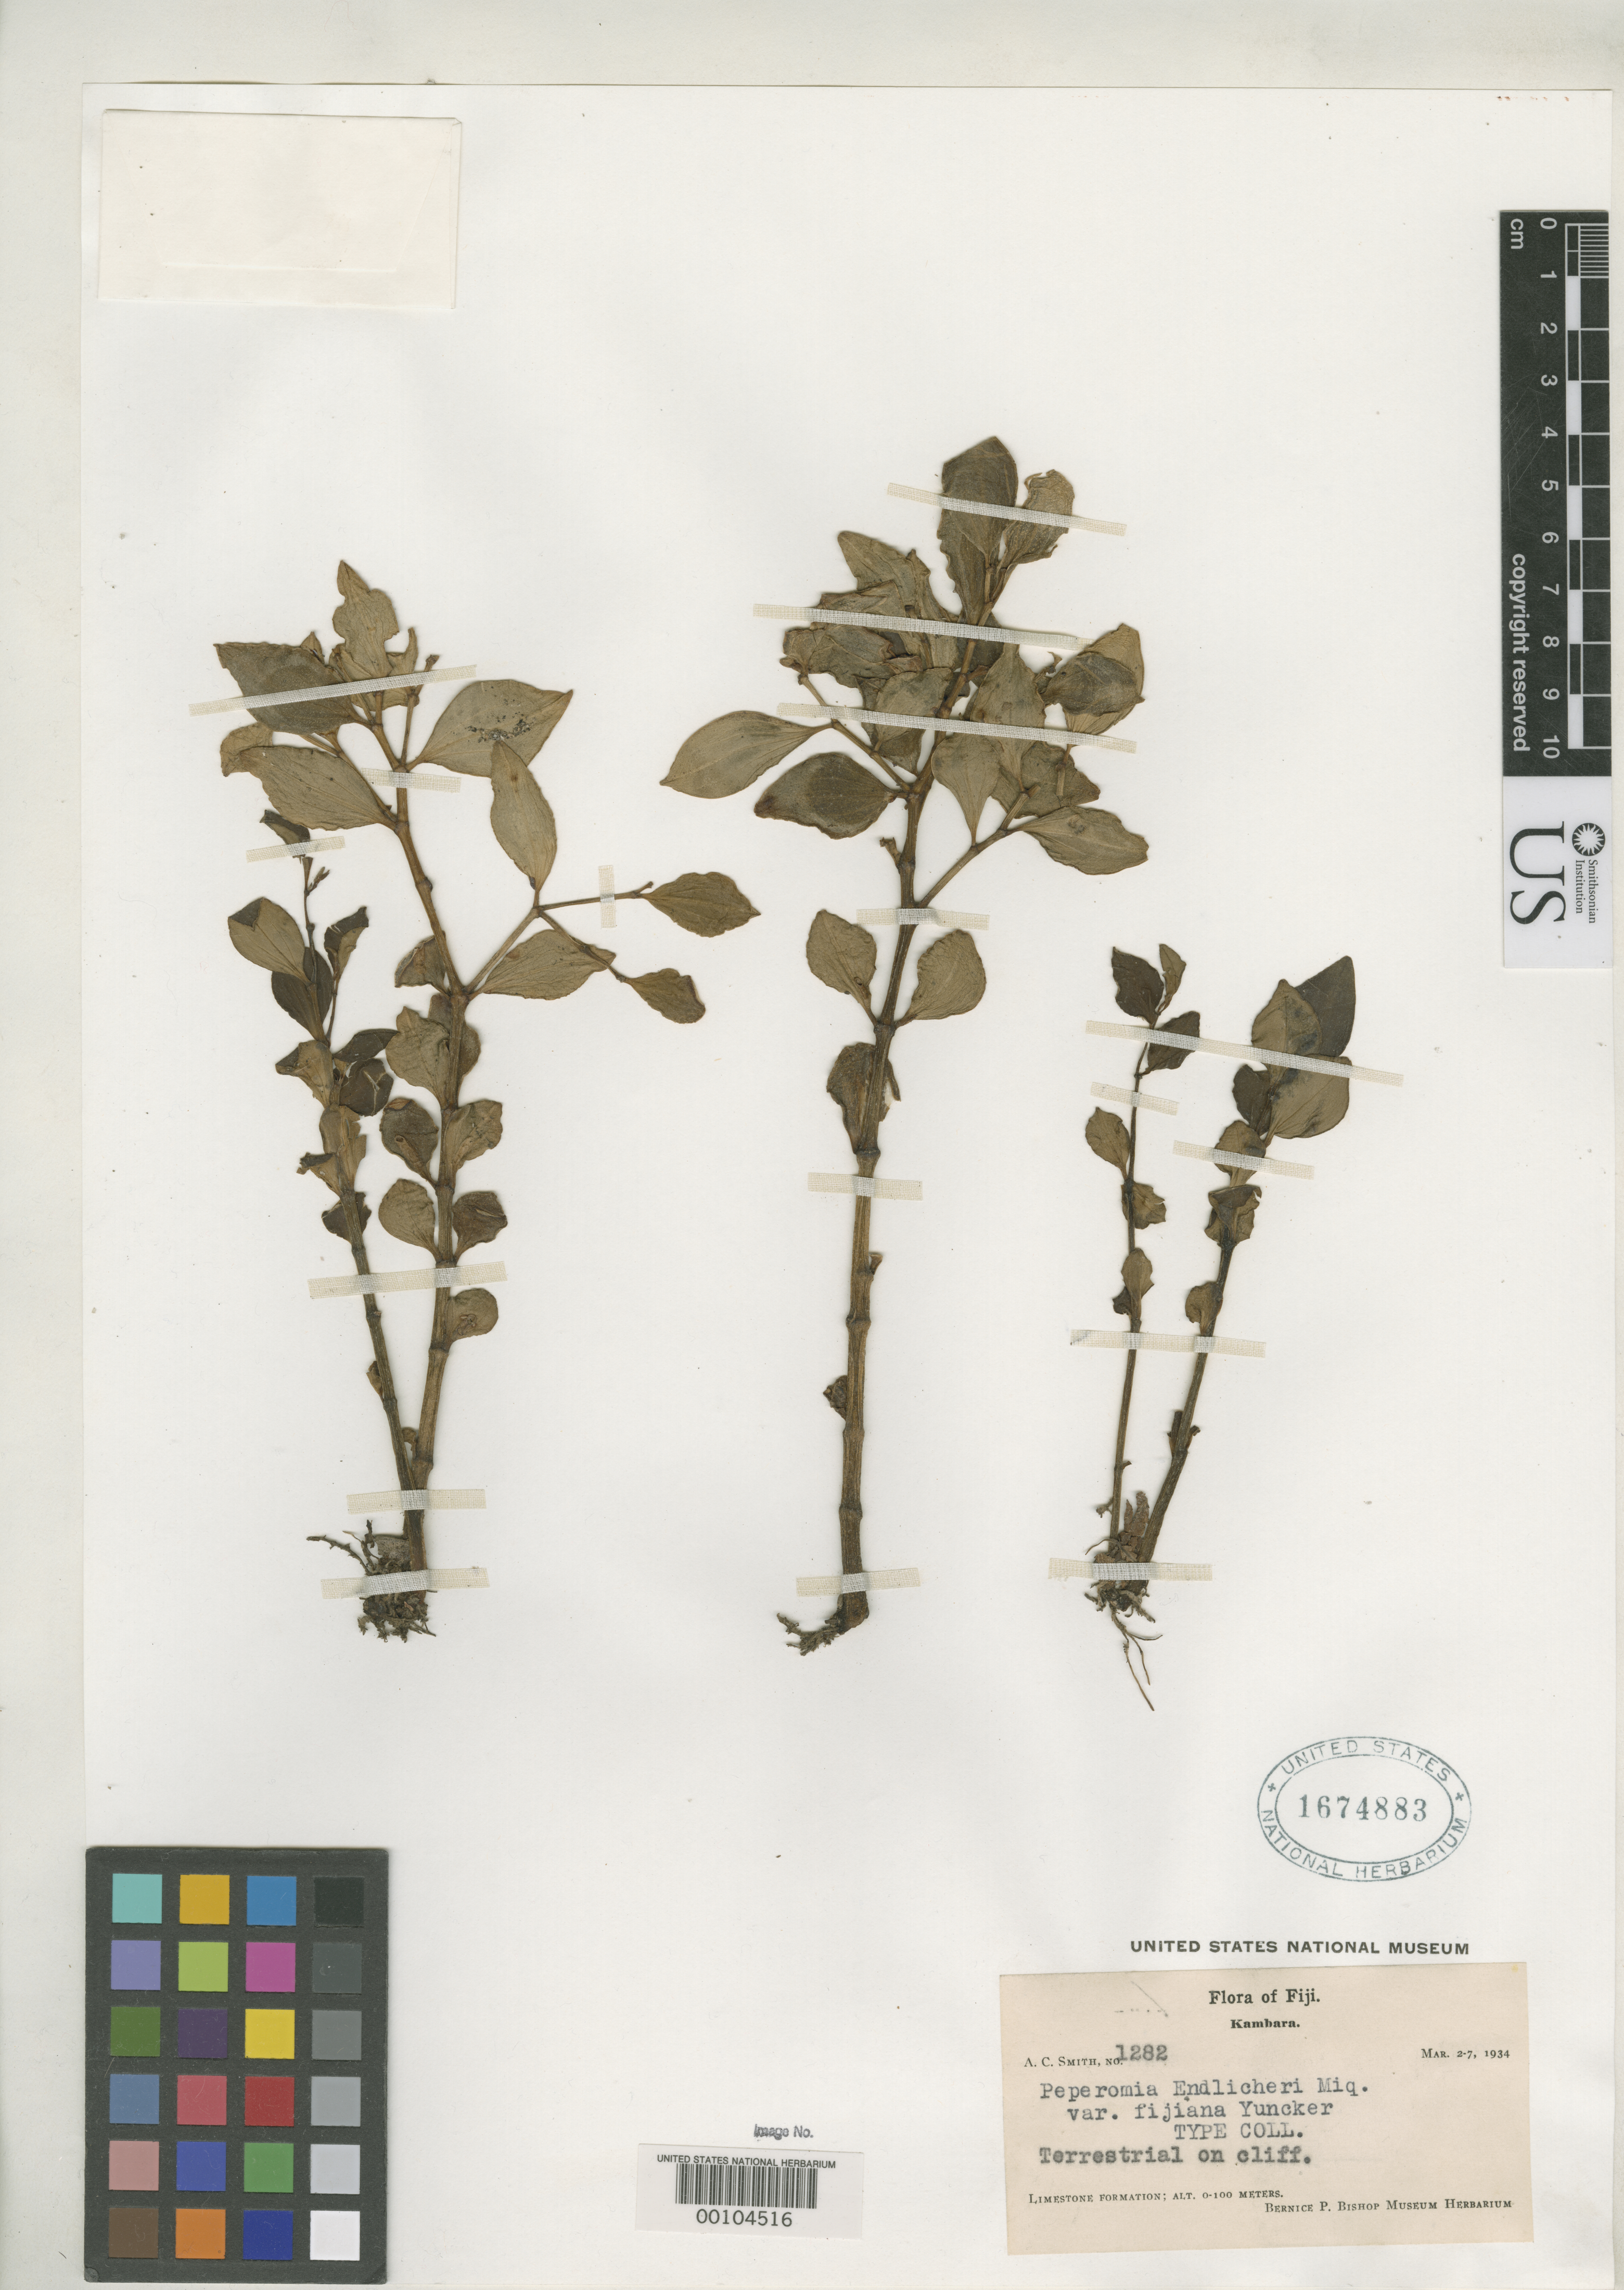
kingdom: Plantae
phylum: Tracheophyta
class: Magnoliopsida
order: Piperales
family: Piperaceae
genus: Peperomia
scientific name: Peperomia endlicheri var. fijiana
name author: Yunck.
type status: Isotype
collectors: A. C. Smith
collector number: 1282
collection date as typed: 05 Mar 1934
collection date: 1934-03-05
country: Fiji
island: Kabara [Kambara]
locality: Kambara.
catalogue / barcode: US 1674883